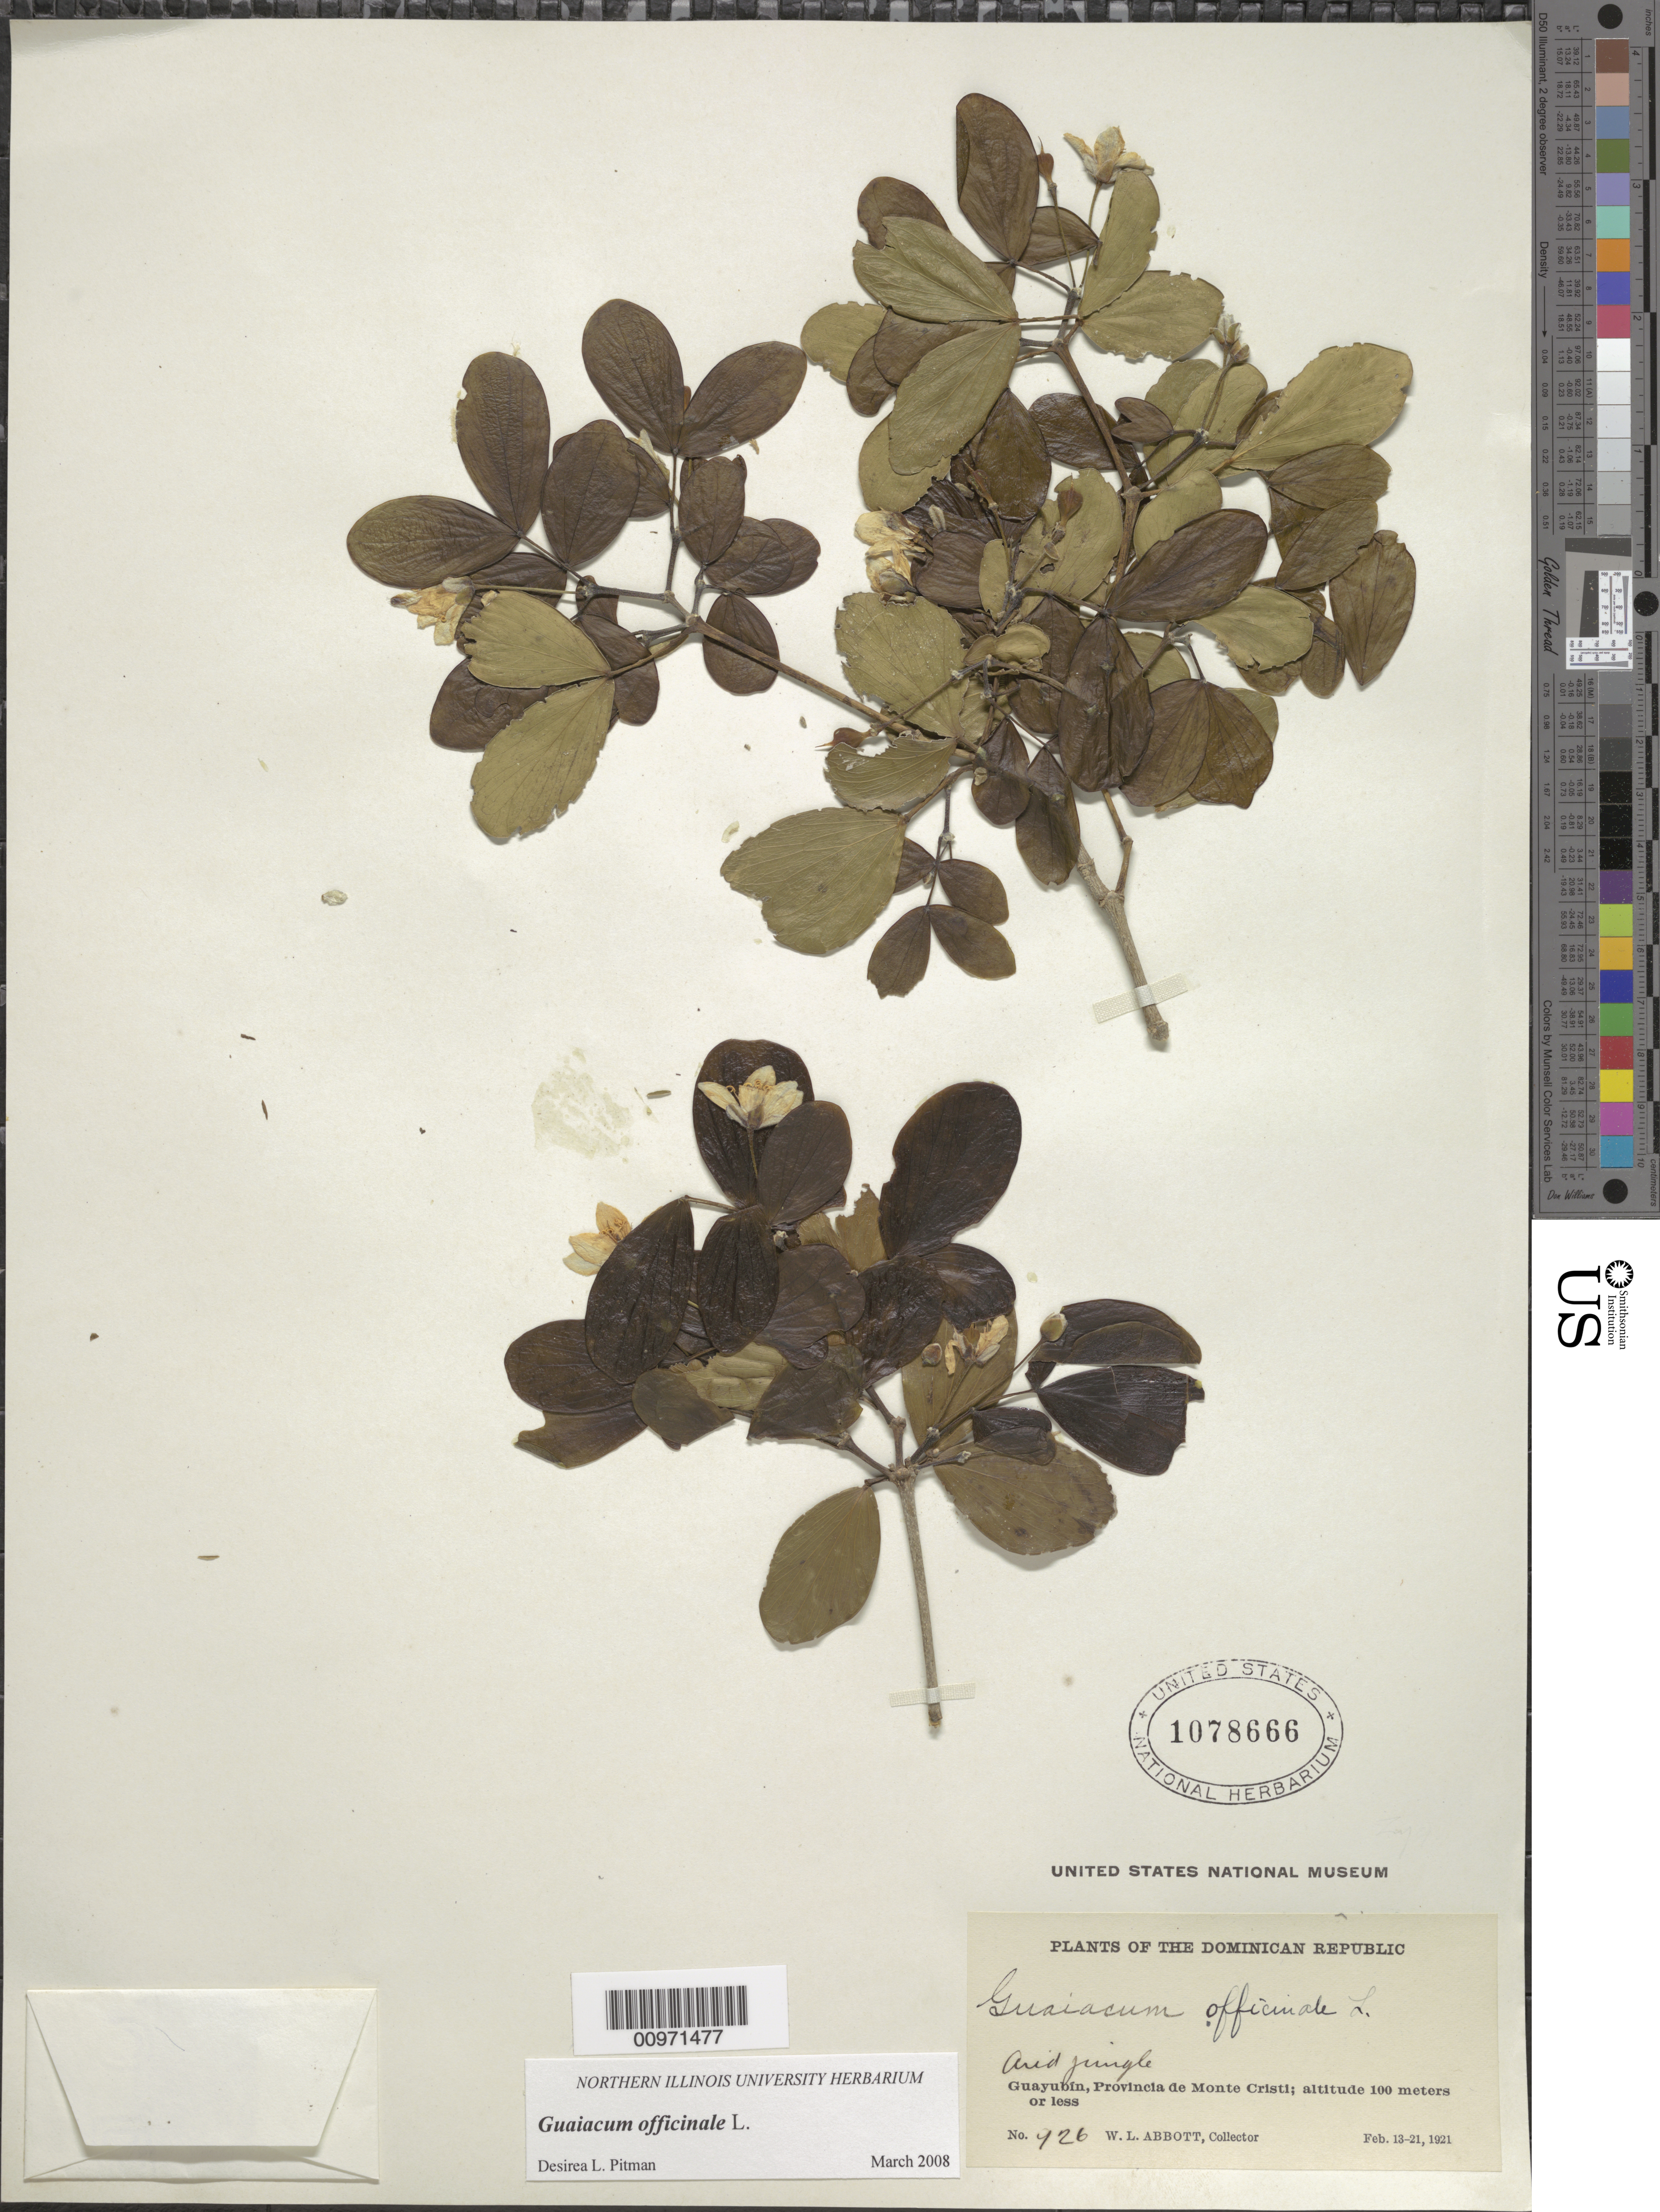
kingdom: Plantae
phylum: Tracheophyta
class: Magnoliopsida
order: Zygophyllales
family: Zygophyllaceae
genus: Guaiacum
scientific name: Guaiacum officinale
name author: L.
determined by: Pitman, D. L.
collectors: W. L. Abbott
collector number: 926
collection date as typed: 13 Feb 1921 to 21 Feb 1921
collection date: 1921-02-13/1921-02-21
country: Dominican Republic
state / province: Monte Cristi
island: Hispaniola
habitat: Arid jungle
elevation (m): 100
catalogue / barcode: US 1078666